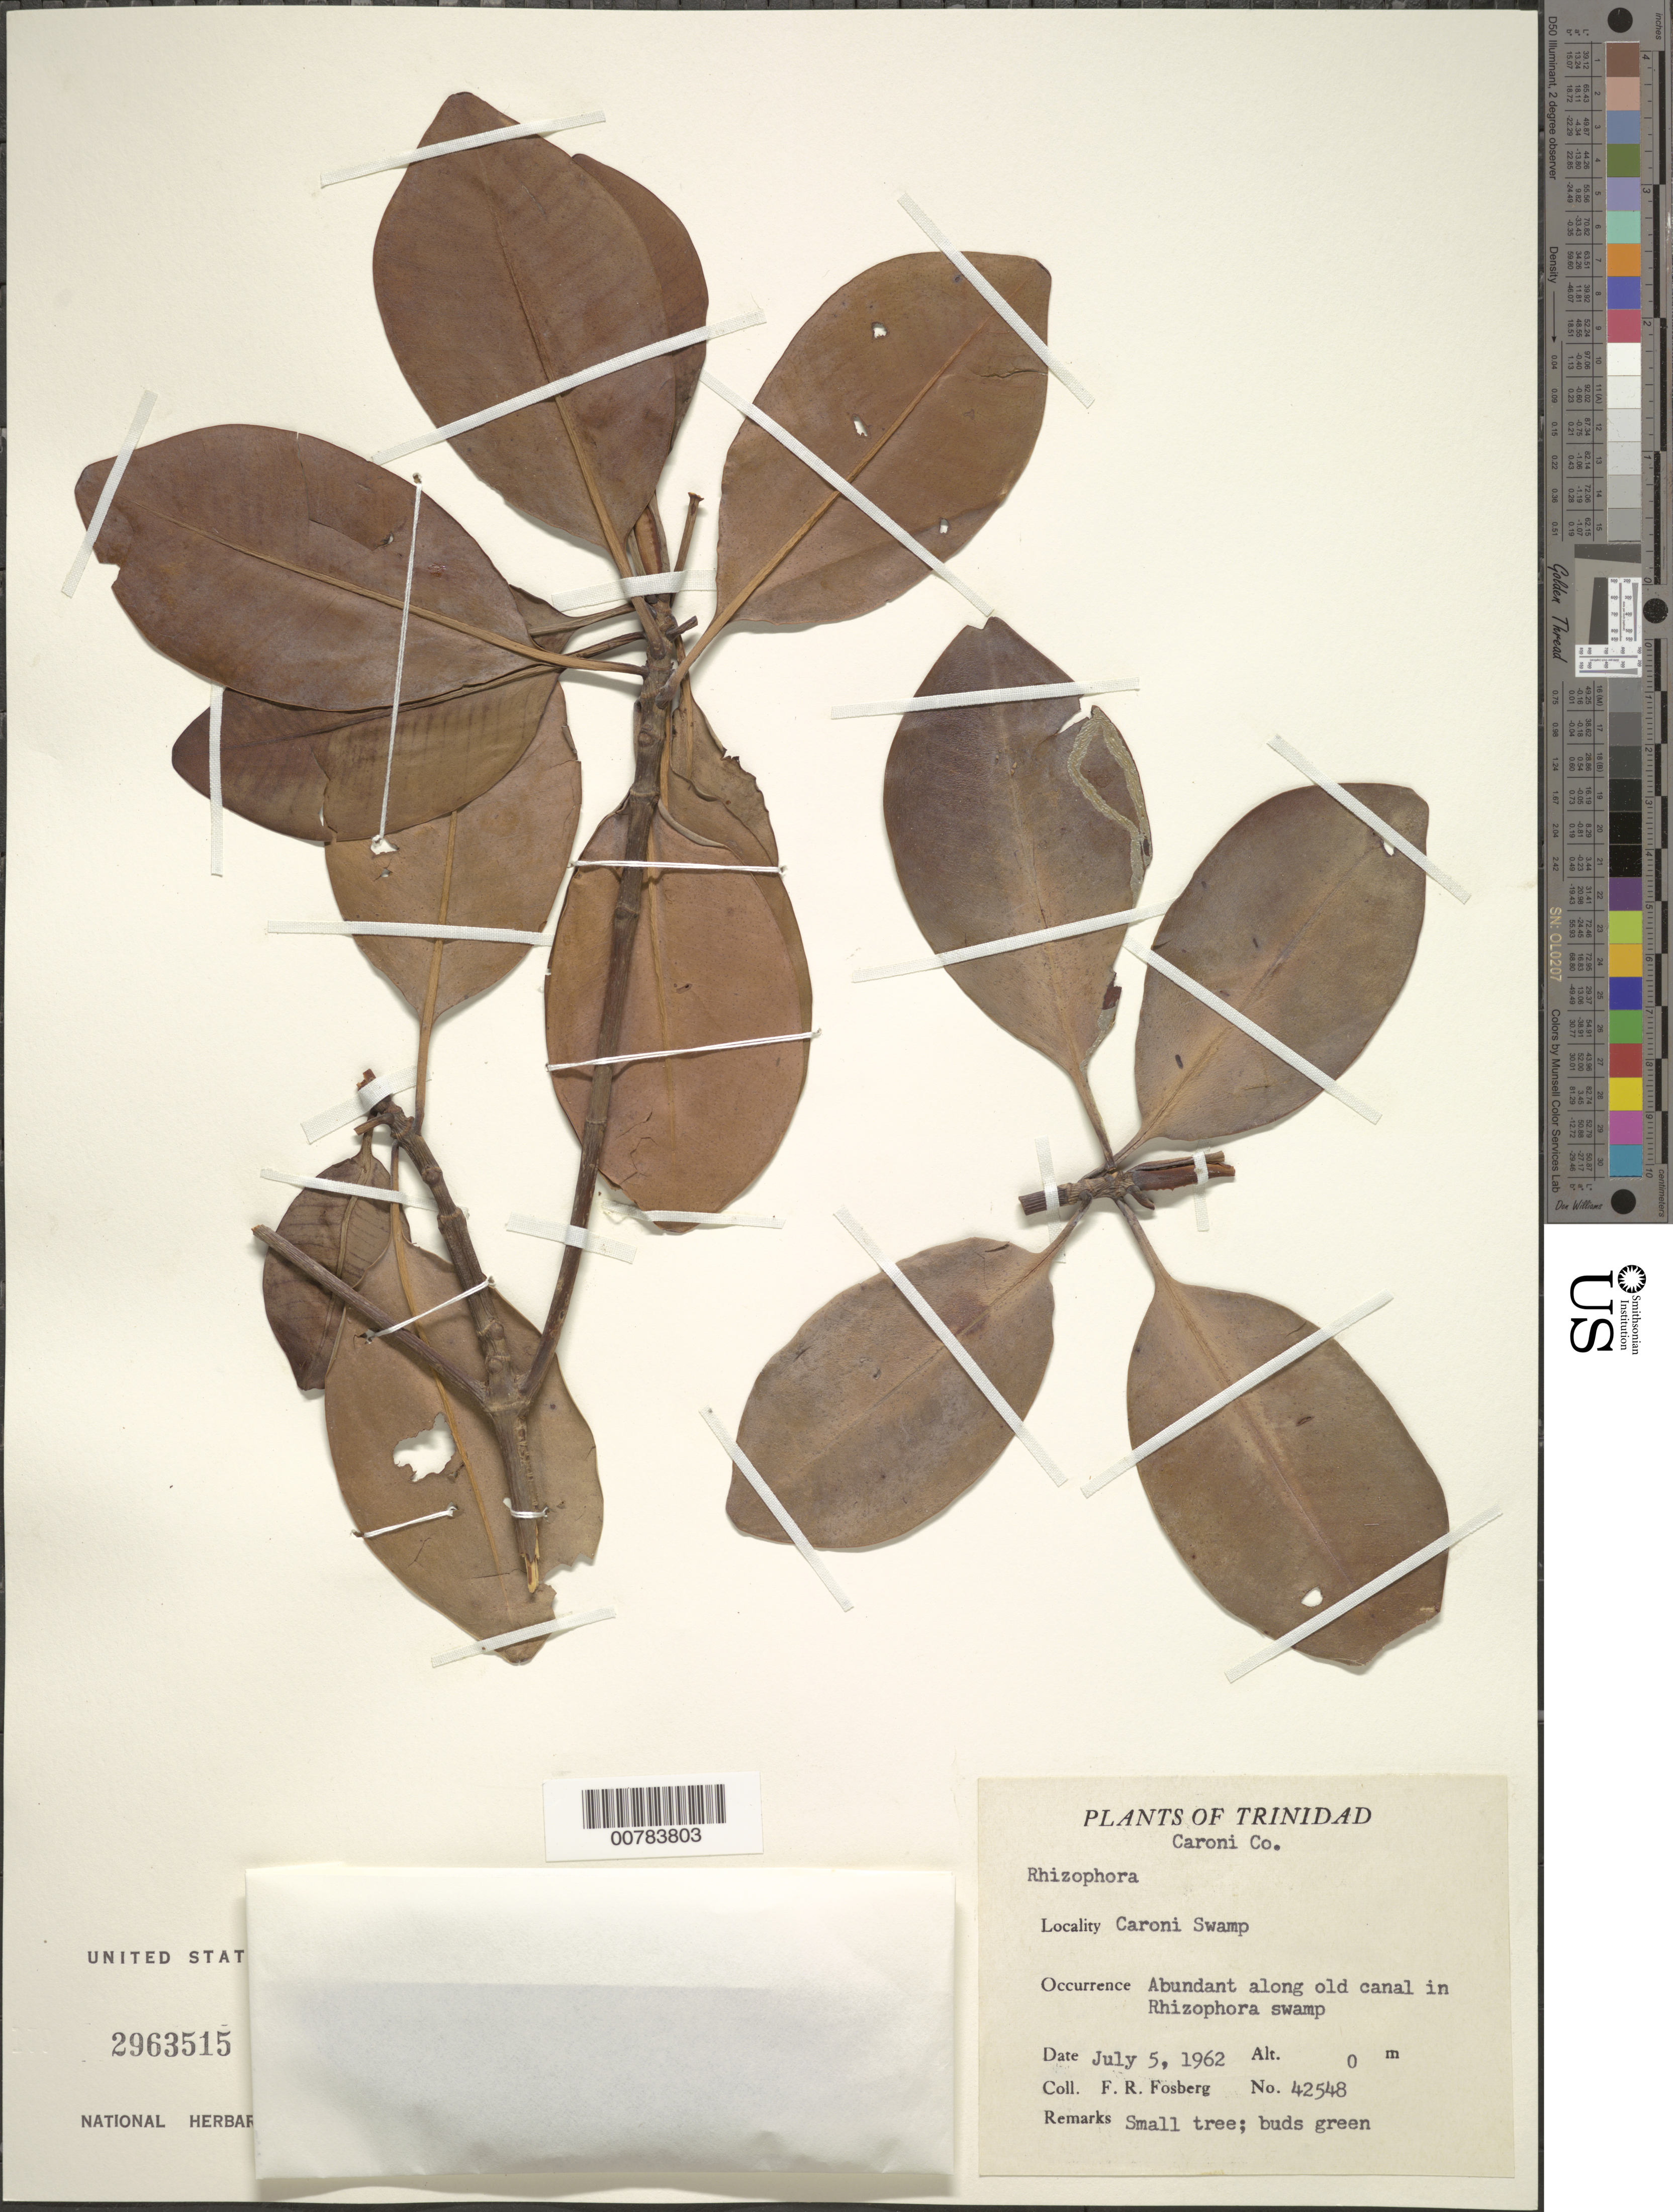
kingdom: Plantae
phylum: Tracheophyta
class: Magnoliopsida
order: Malpighiales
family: Rhizophoraceae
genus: Rhizophora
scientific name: Rhizophora mangle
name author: L.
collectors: F. R. Fosberg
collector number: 42548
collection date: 1962-07-05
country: Trinidad and Tobago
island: Trinidad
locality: Caroni Swamp, along old canal.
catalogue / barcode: US 2963515